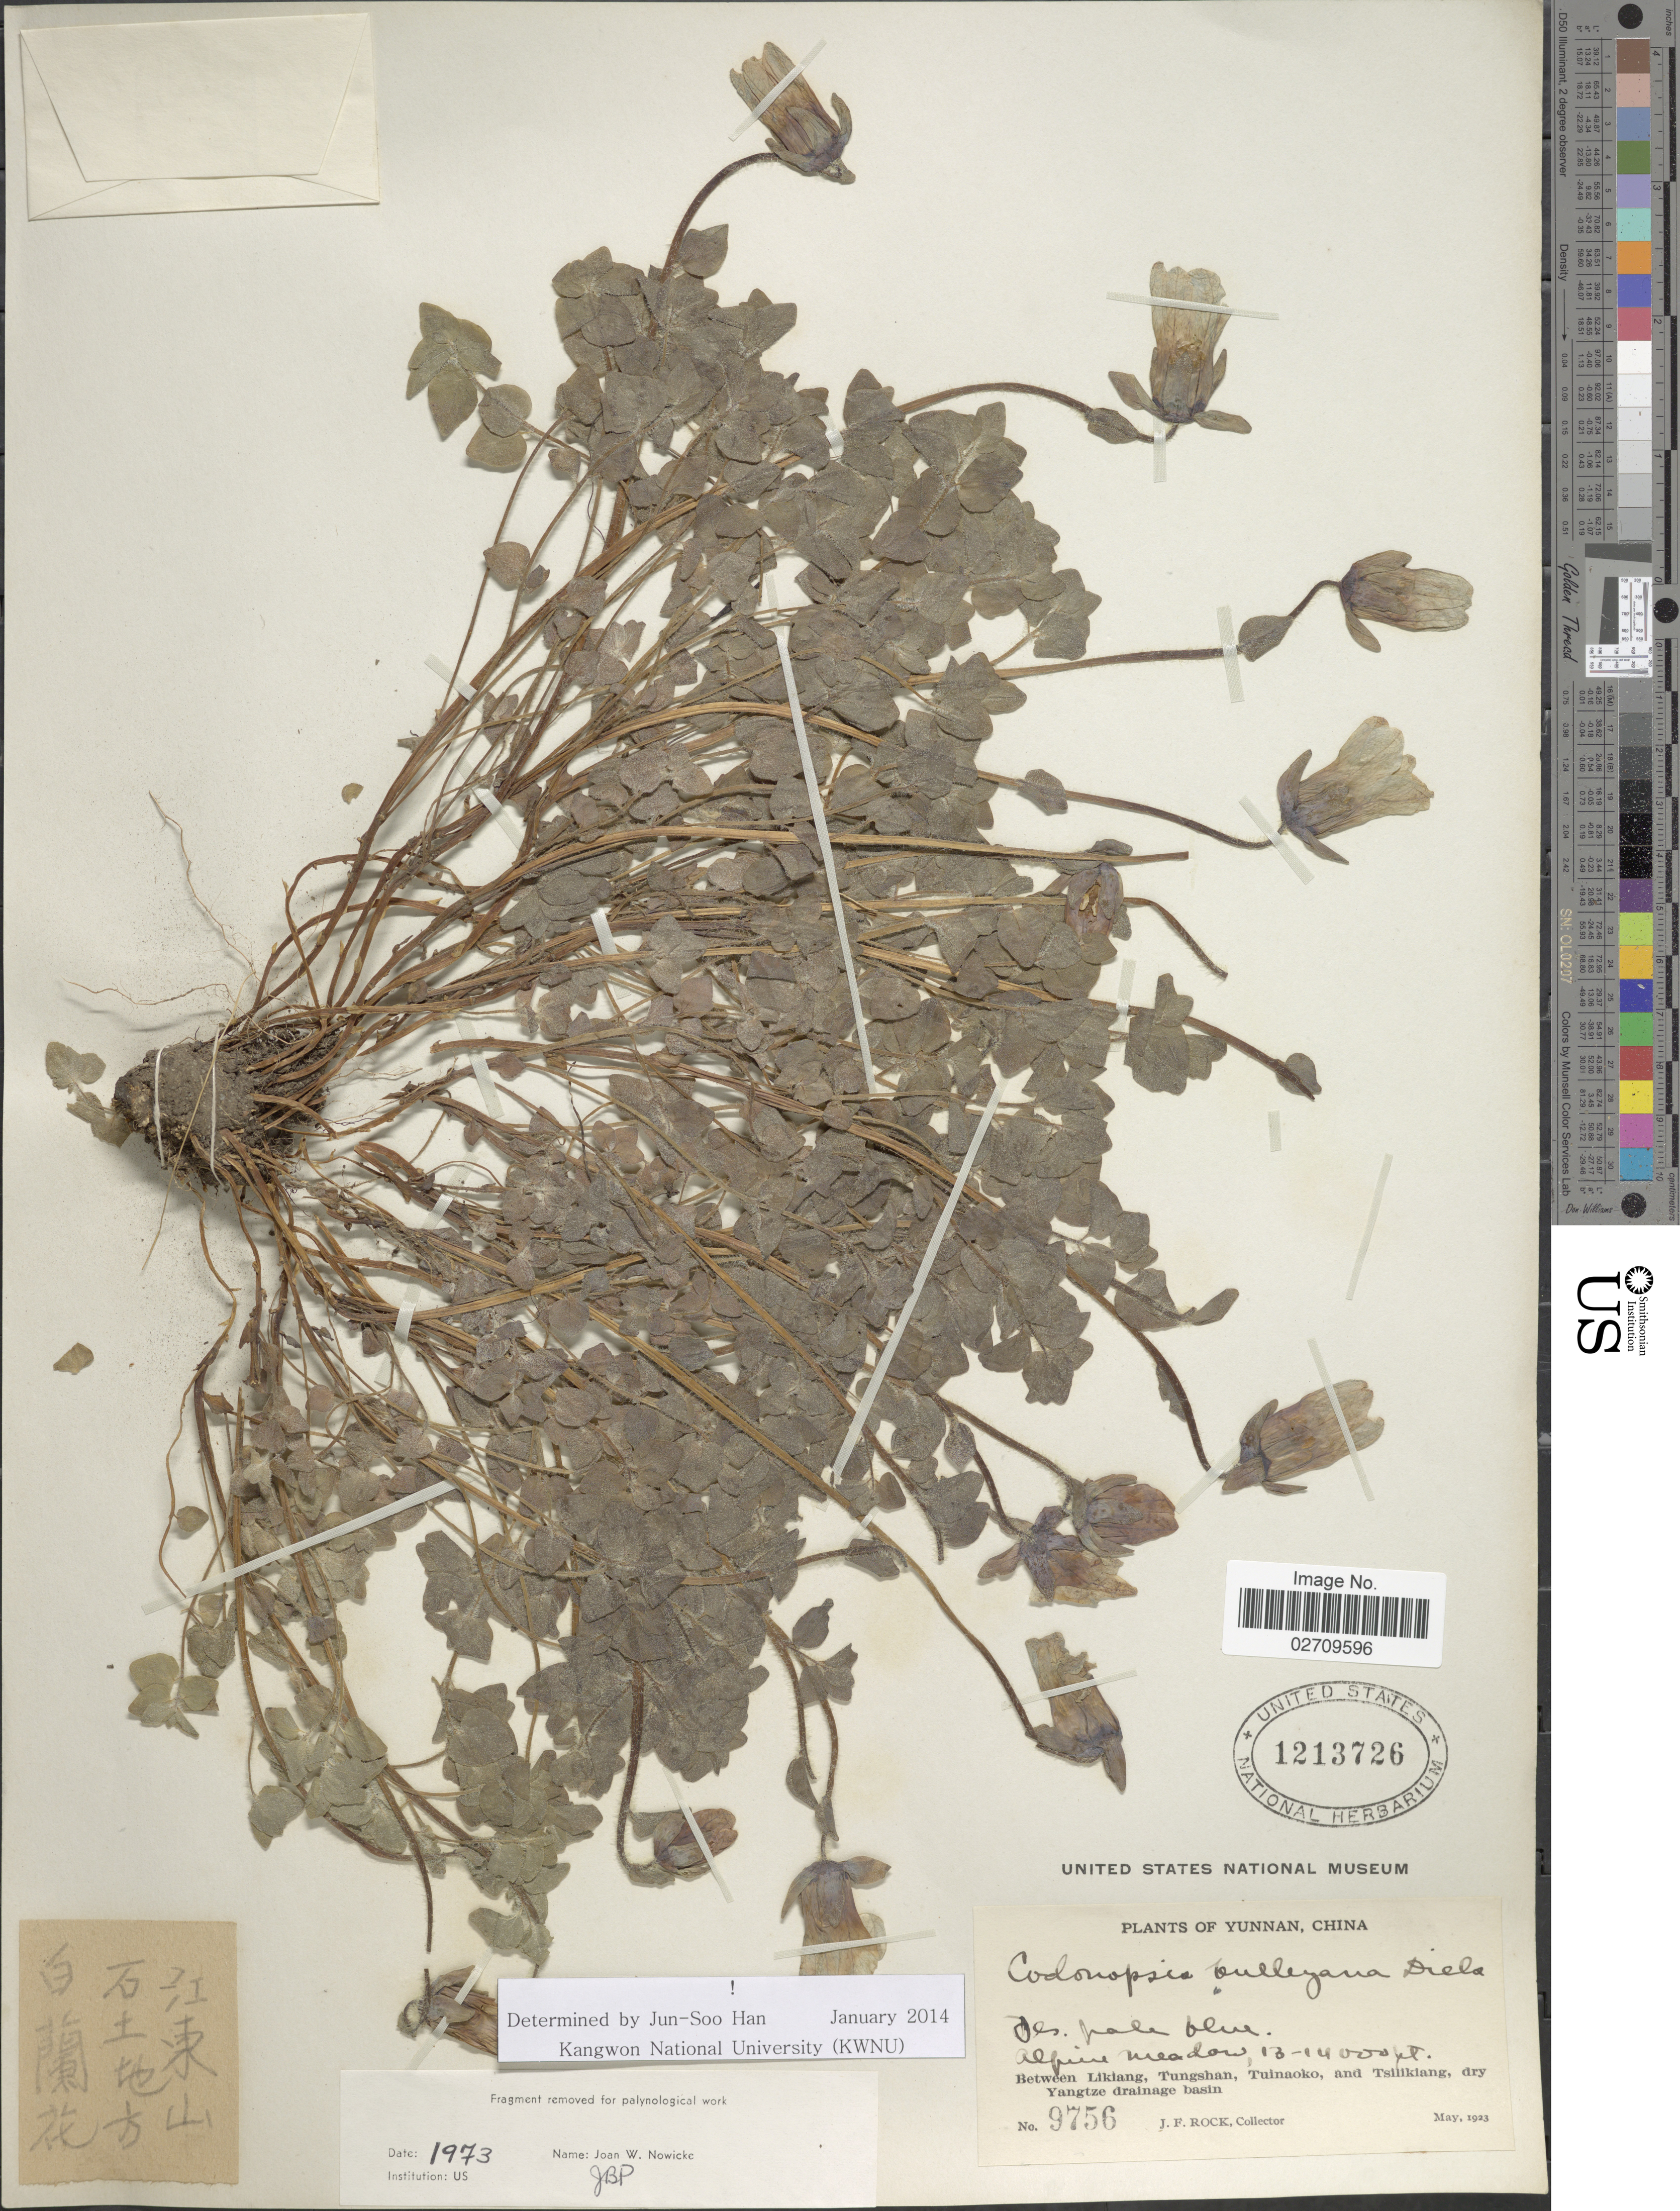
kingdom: Plantae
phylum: Tracheophyta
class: Magnoliopsida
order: Asterales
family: Campanulaceae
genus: Codonopsis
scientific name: Codonopsis bulleyana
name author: Forrest ex Diels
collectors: J. F. Rock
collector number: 9756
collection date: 1923-05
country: China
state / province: Yunnan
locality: Between Likiang, Tungshan, Tuinaoko, and Tsilikiang, dry Yangtze drainage basin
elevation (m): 3962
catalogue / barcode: US 1213726